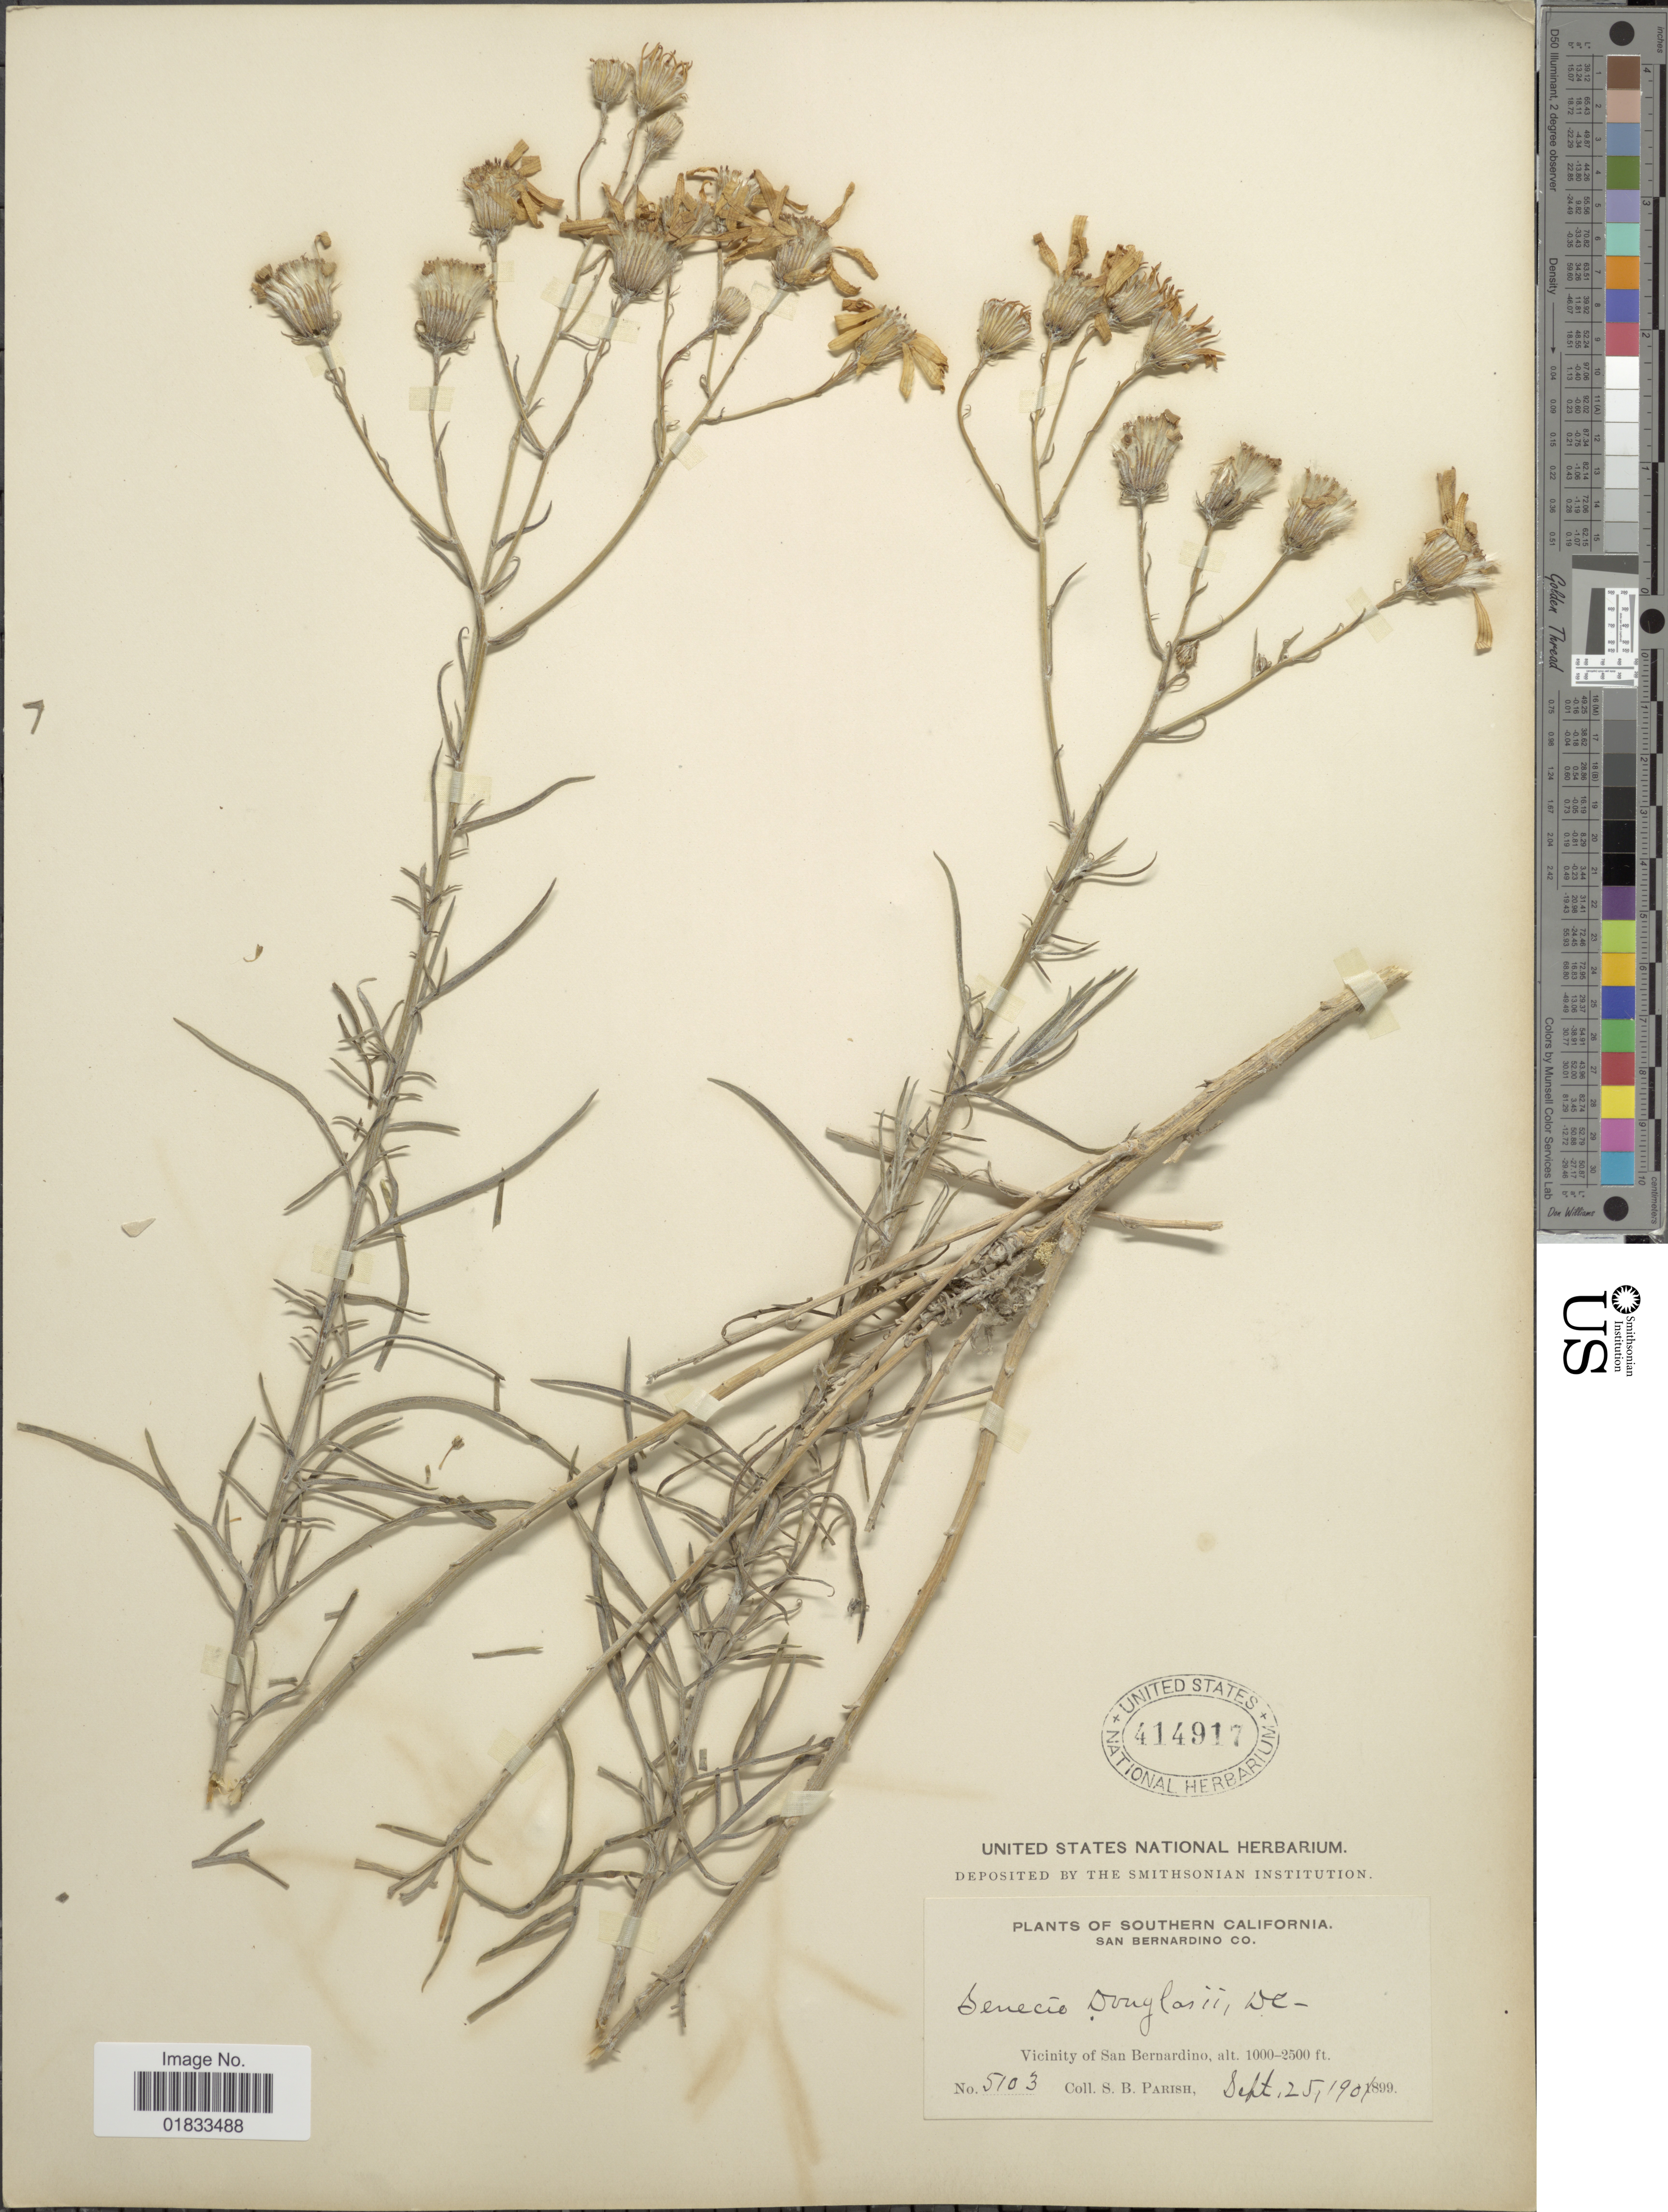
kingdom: Plantae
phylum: Tracheophyta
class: Magnoliopsida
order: Asterales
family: Asteraceae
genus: Senecio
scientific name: Senecio flaccidus var. douglasii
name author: (DC.) B.L. Turner & T.M. Barkley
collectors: S. B. Parish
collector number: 5103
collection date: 1901-09-25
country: United States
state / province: California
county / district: San Bernardino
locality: Southern California, vicinity of San Bernardino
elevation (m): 305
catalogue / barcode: US 414917